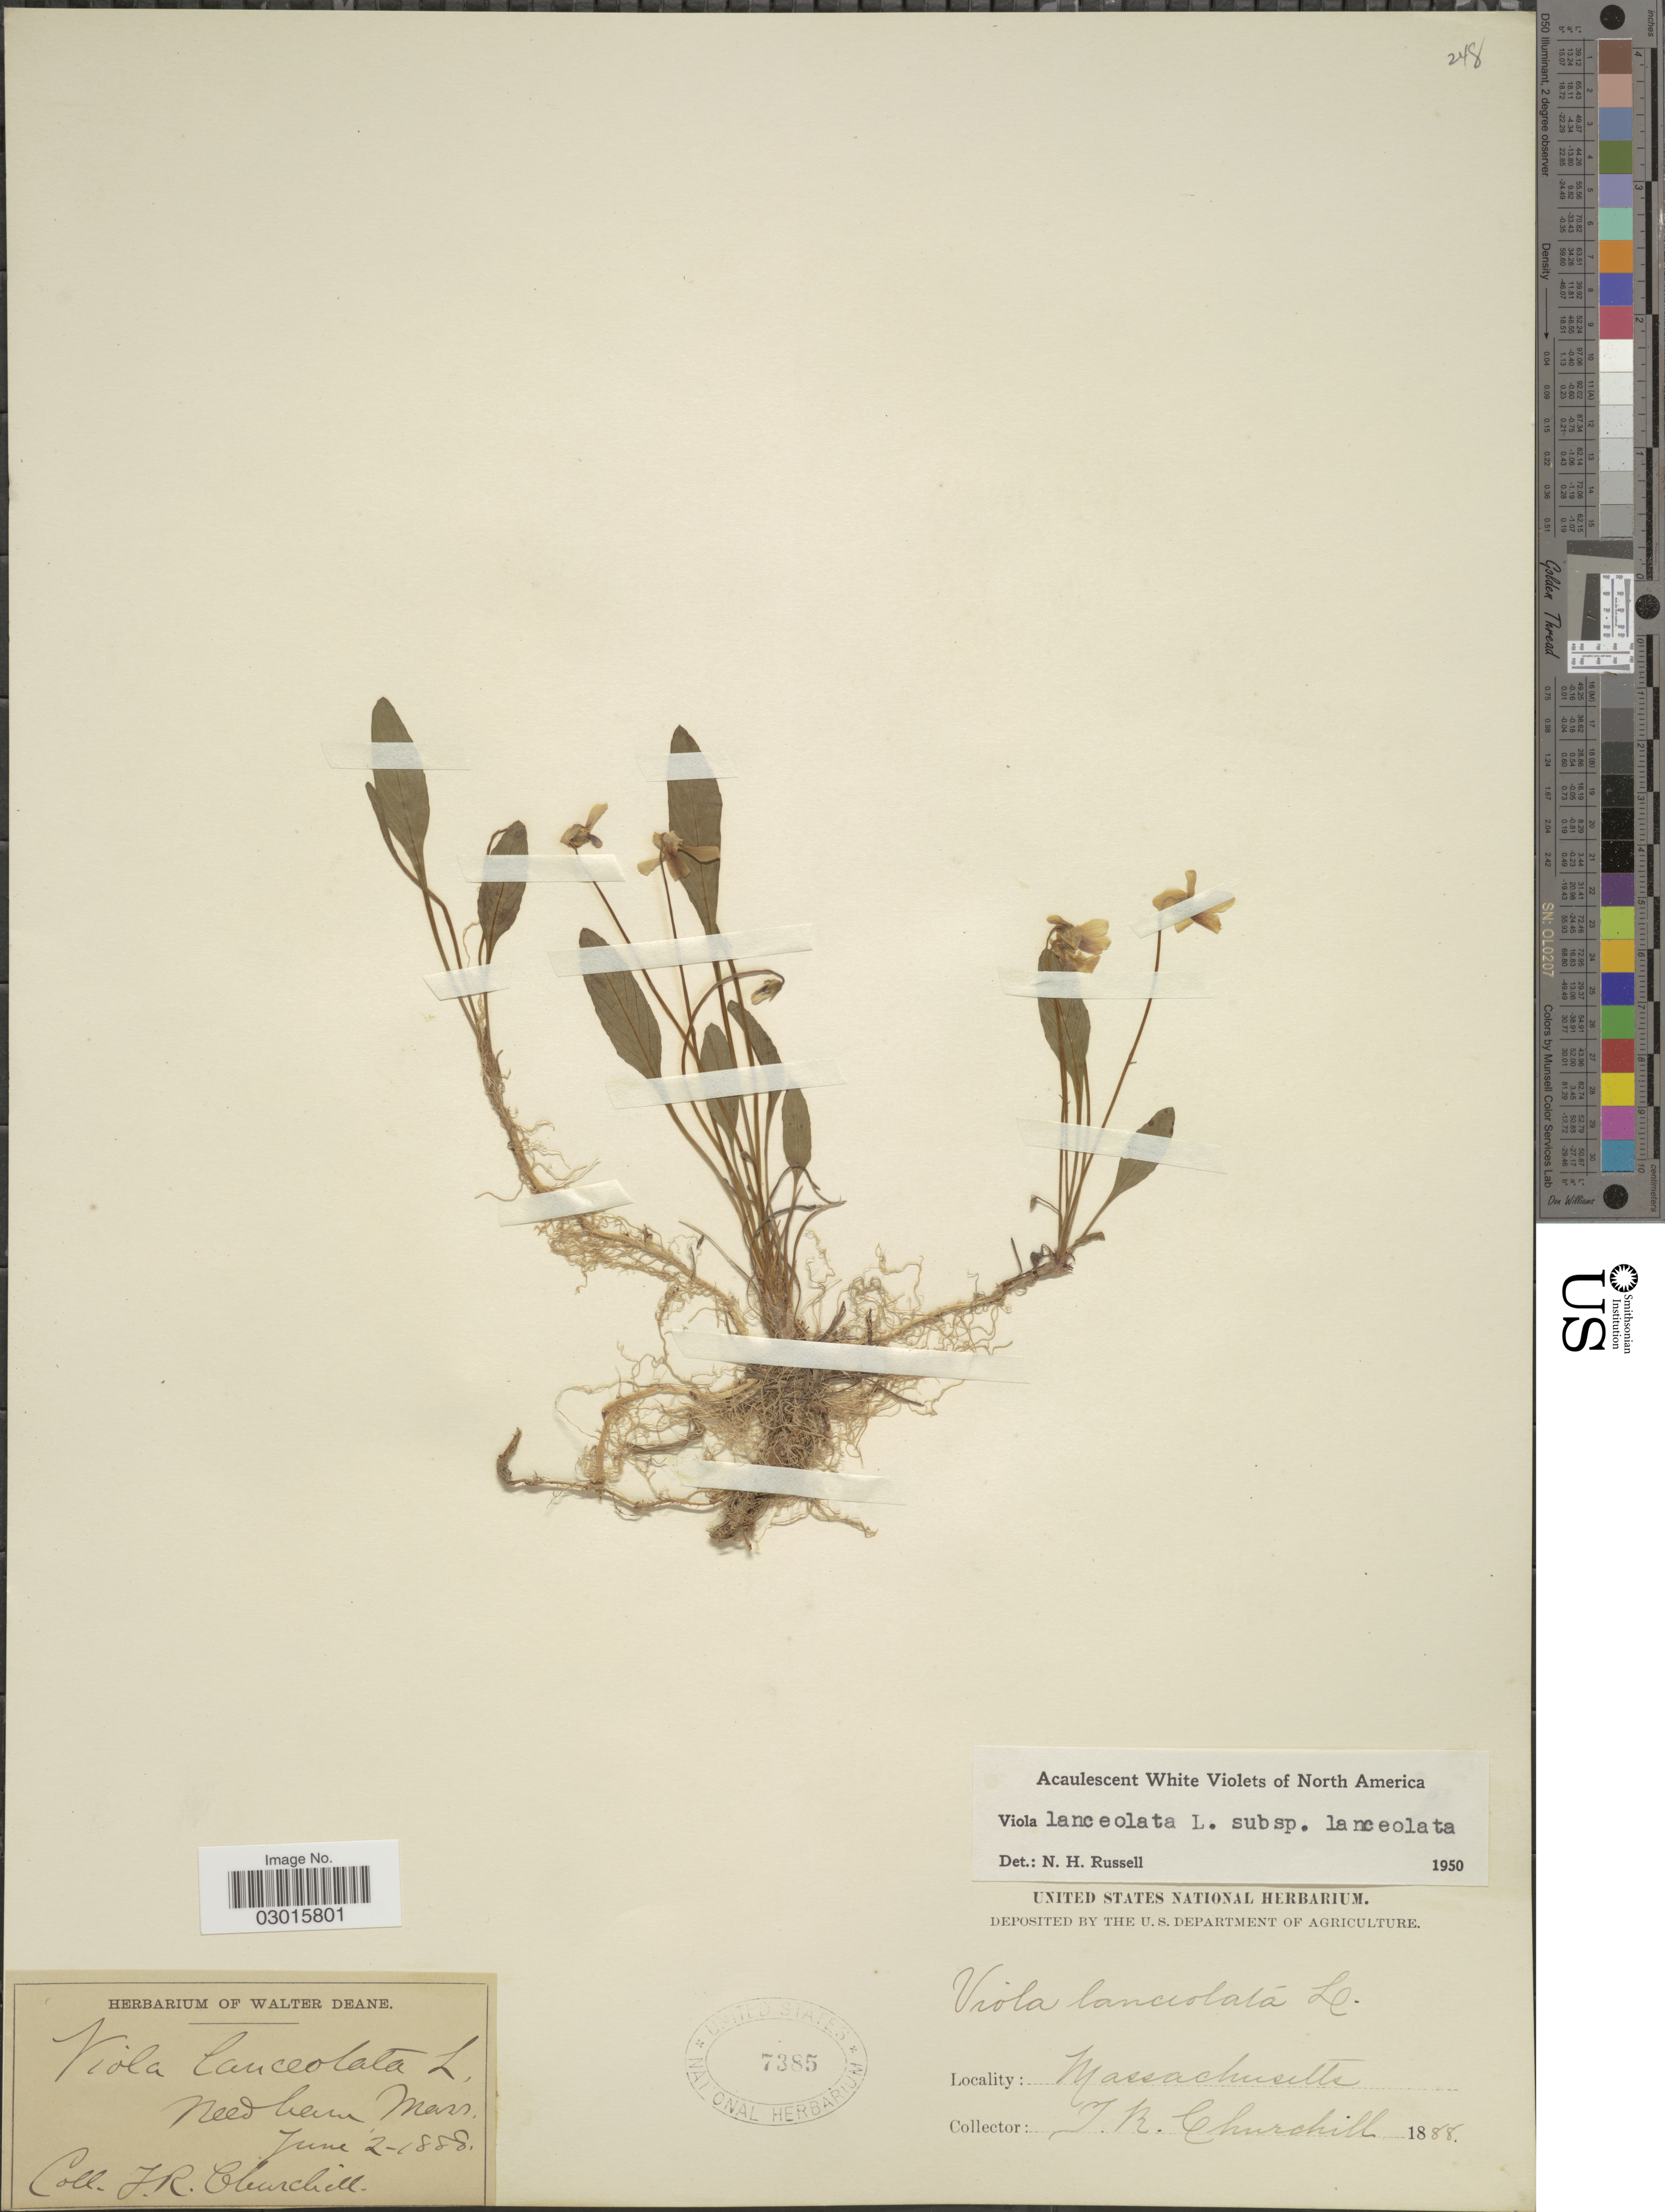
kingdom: Plantae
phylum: Tracheophyta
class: Magnoliopsida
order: Malpighiales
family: Violaceae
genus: Viola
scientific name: Viola lanceolata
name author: L.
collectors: J. Churchill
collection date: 1888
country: United States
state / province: Massachusetts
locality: Needham.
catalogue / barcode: US 7385